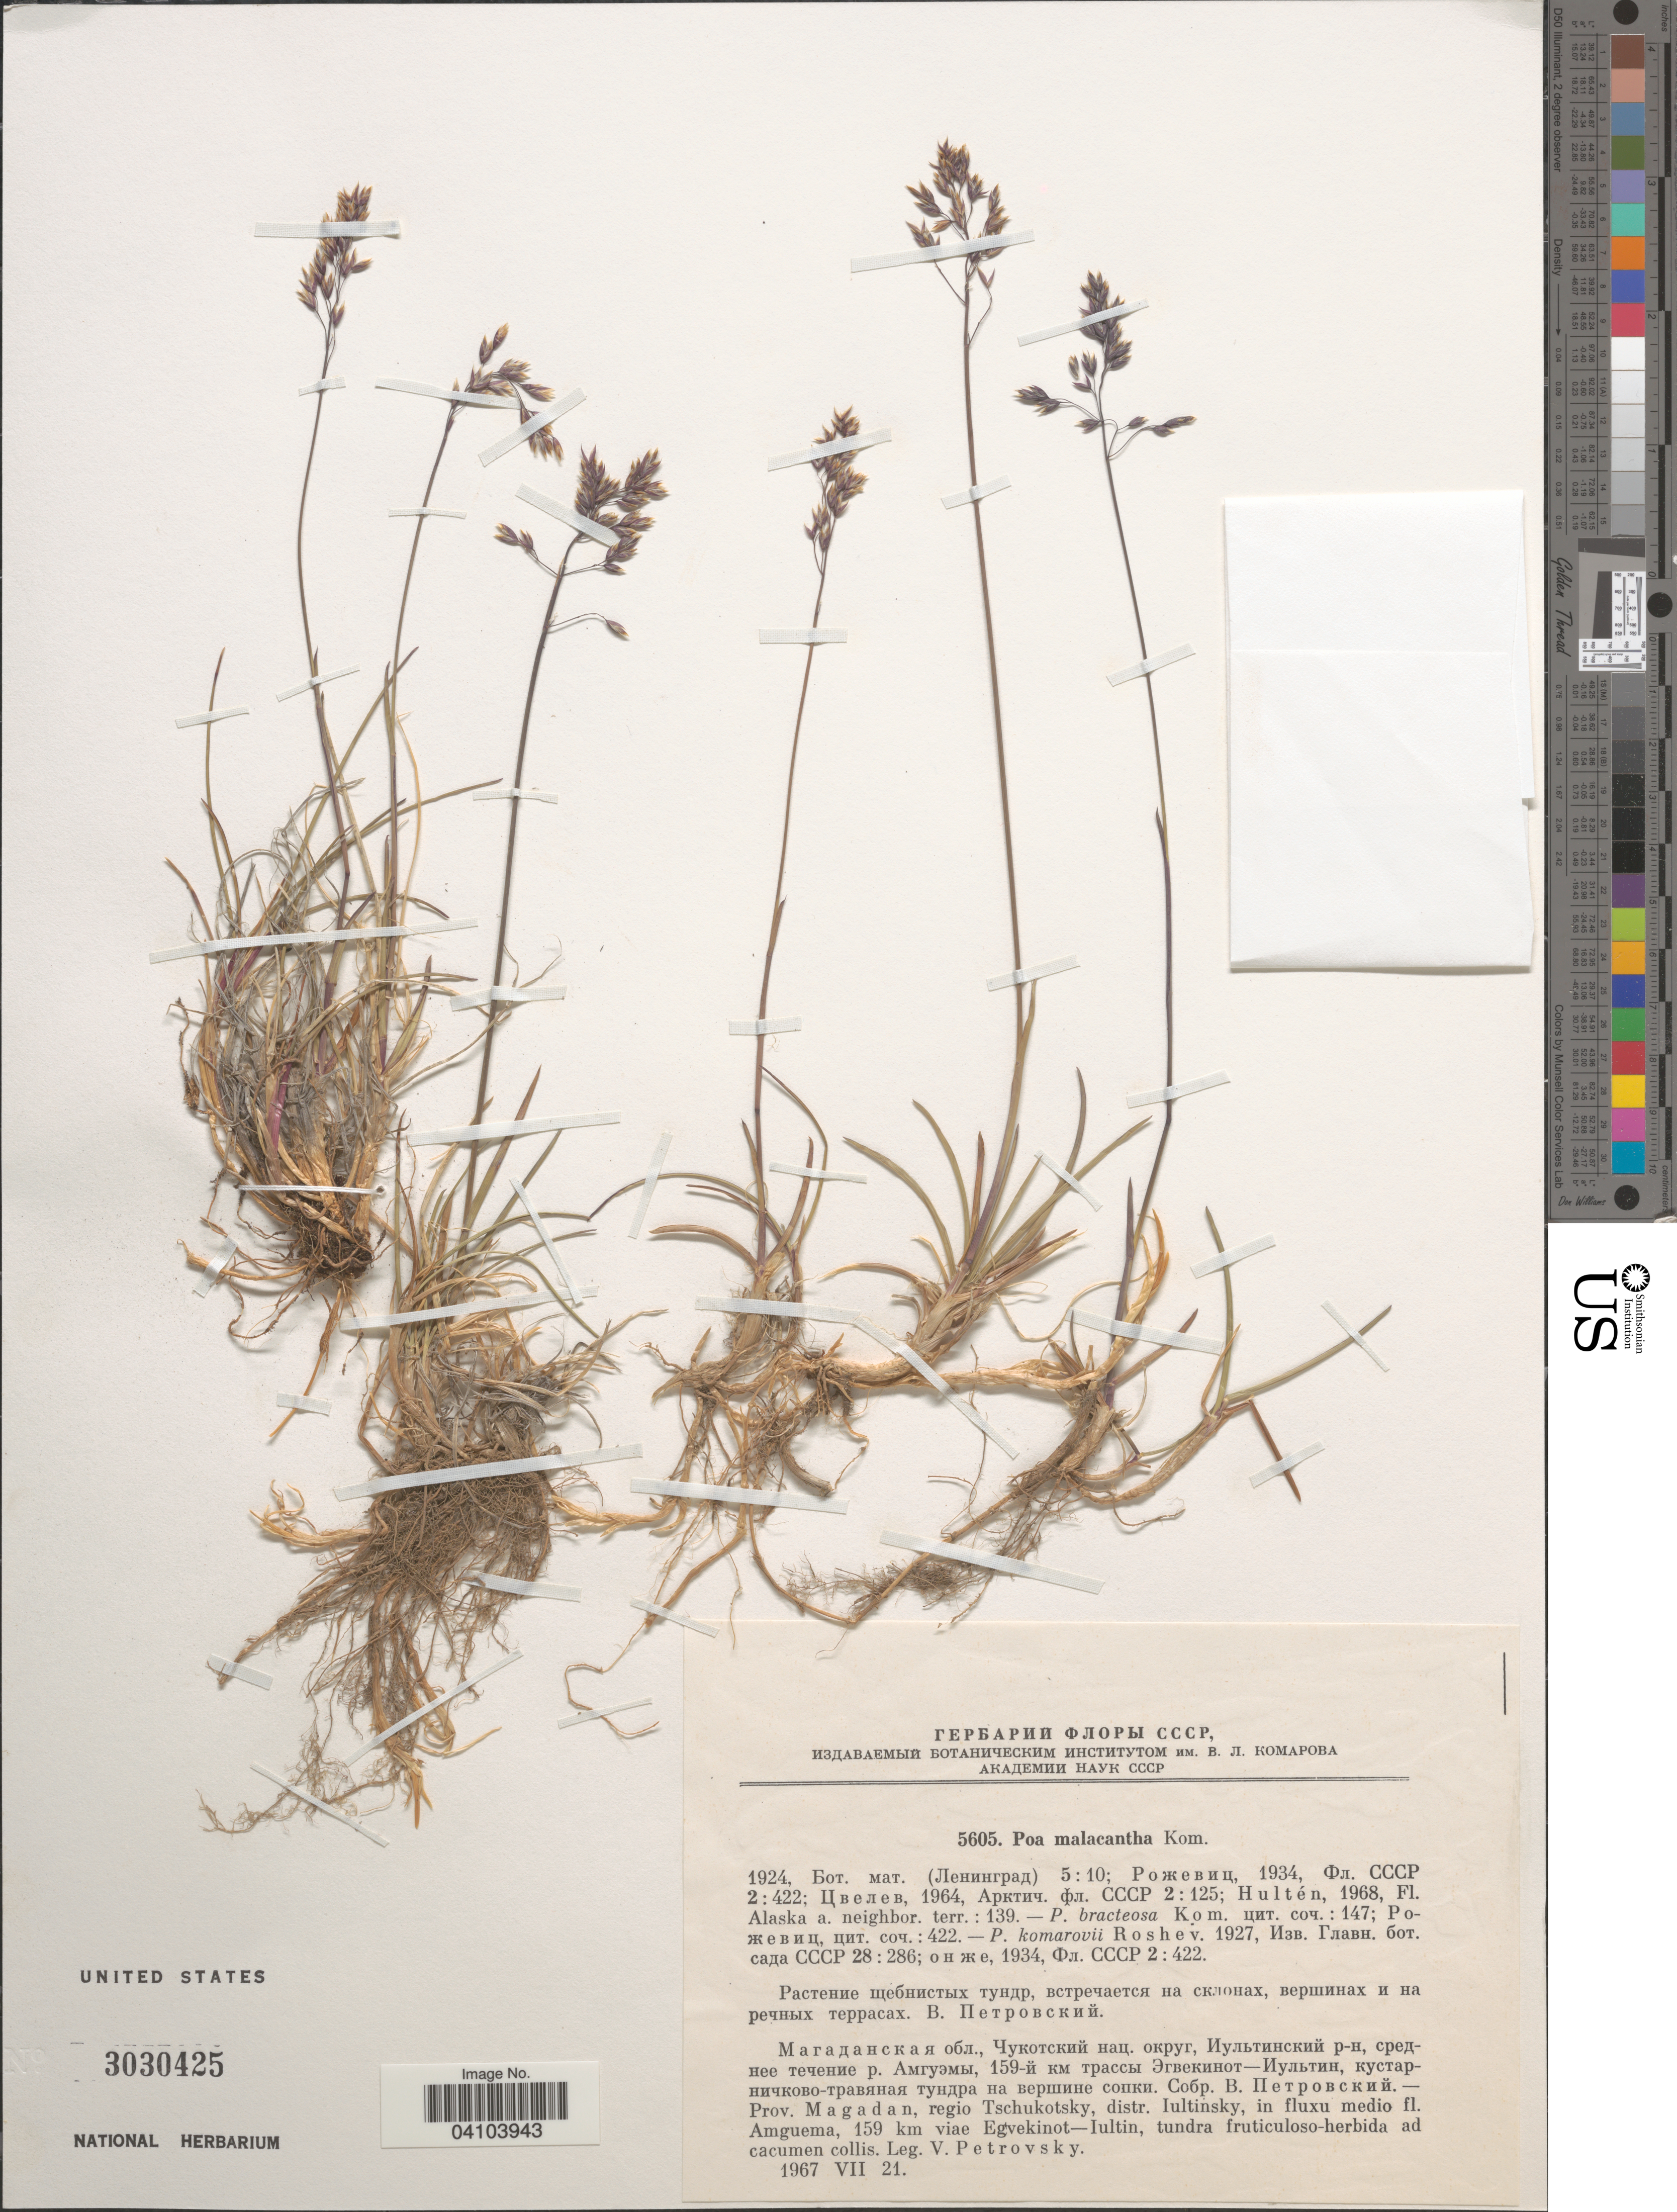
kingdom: Plantae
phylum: Tracheophyta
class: Liliopsida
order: Poales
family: Poaceae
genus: Poa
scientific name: Poa malacantha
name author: Kom.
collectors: V. Petrovsky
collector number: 5605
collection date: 1967-07-21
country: Russian Federation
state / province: Chukotka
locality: distr. Iultinsky, in fluxu medio fl. Amguema, 159 km viae Egvekinot-Iultin.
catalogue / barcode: US 3030425